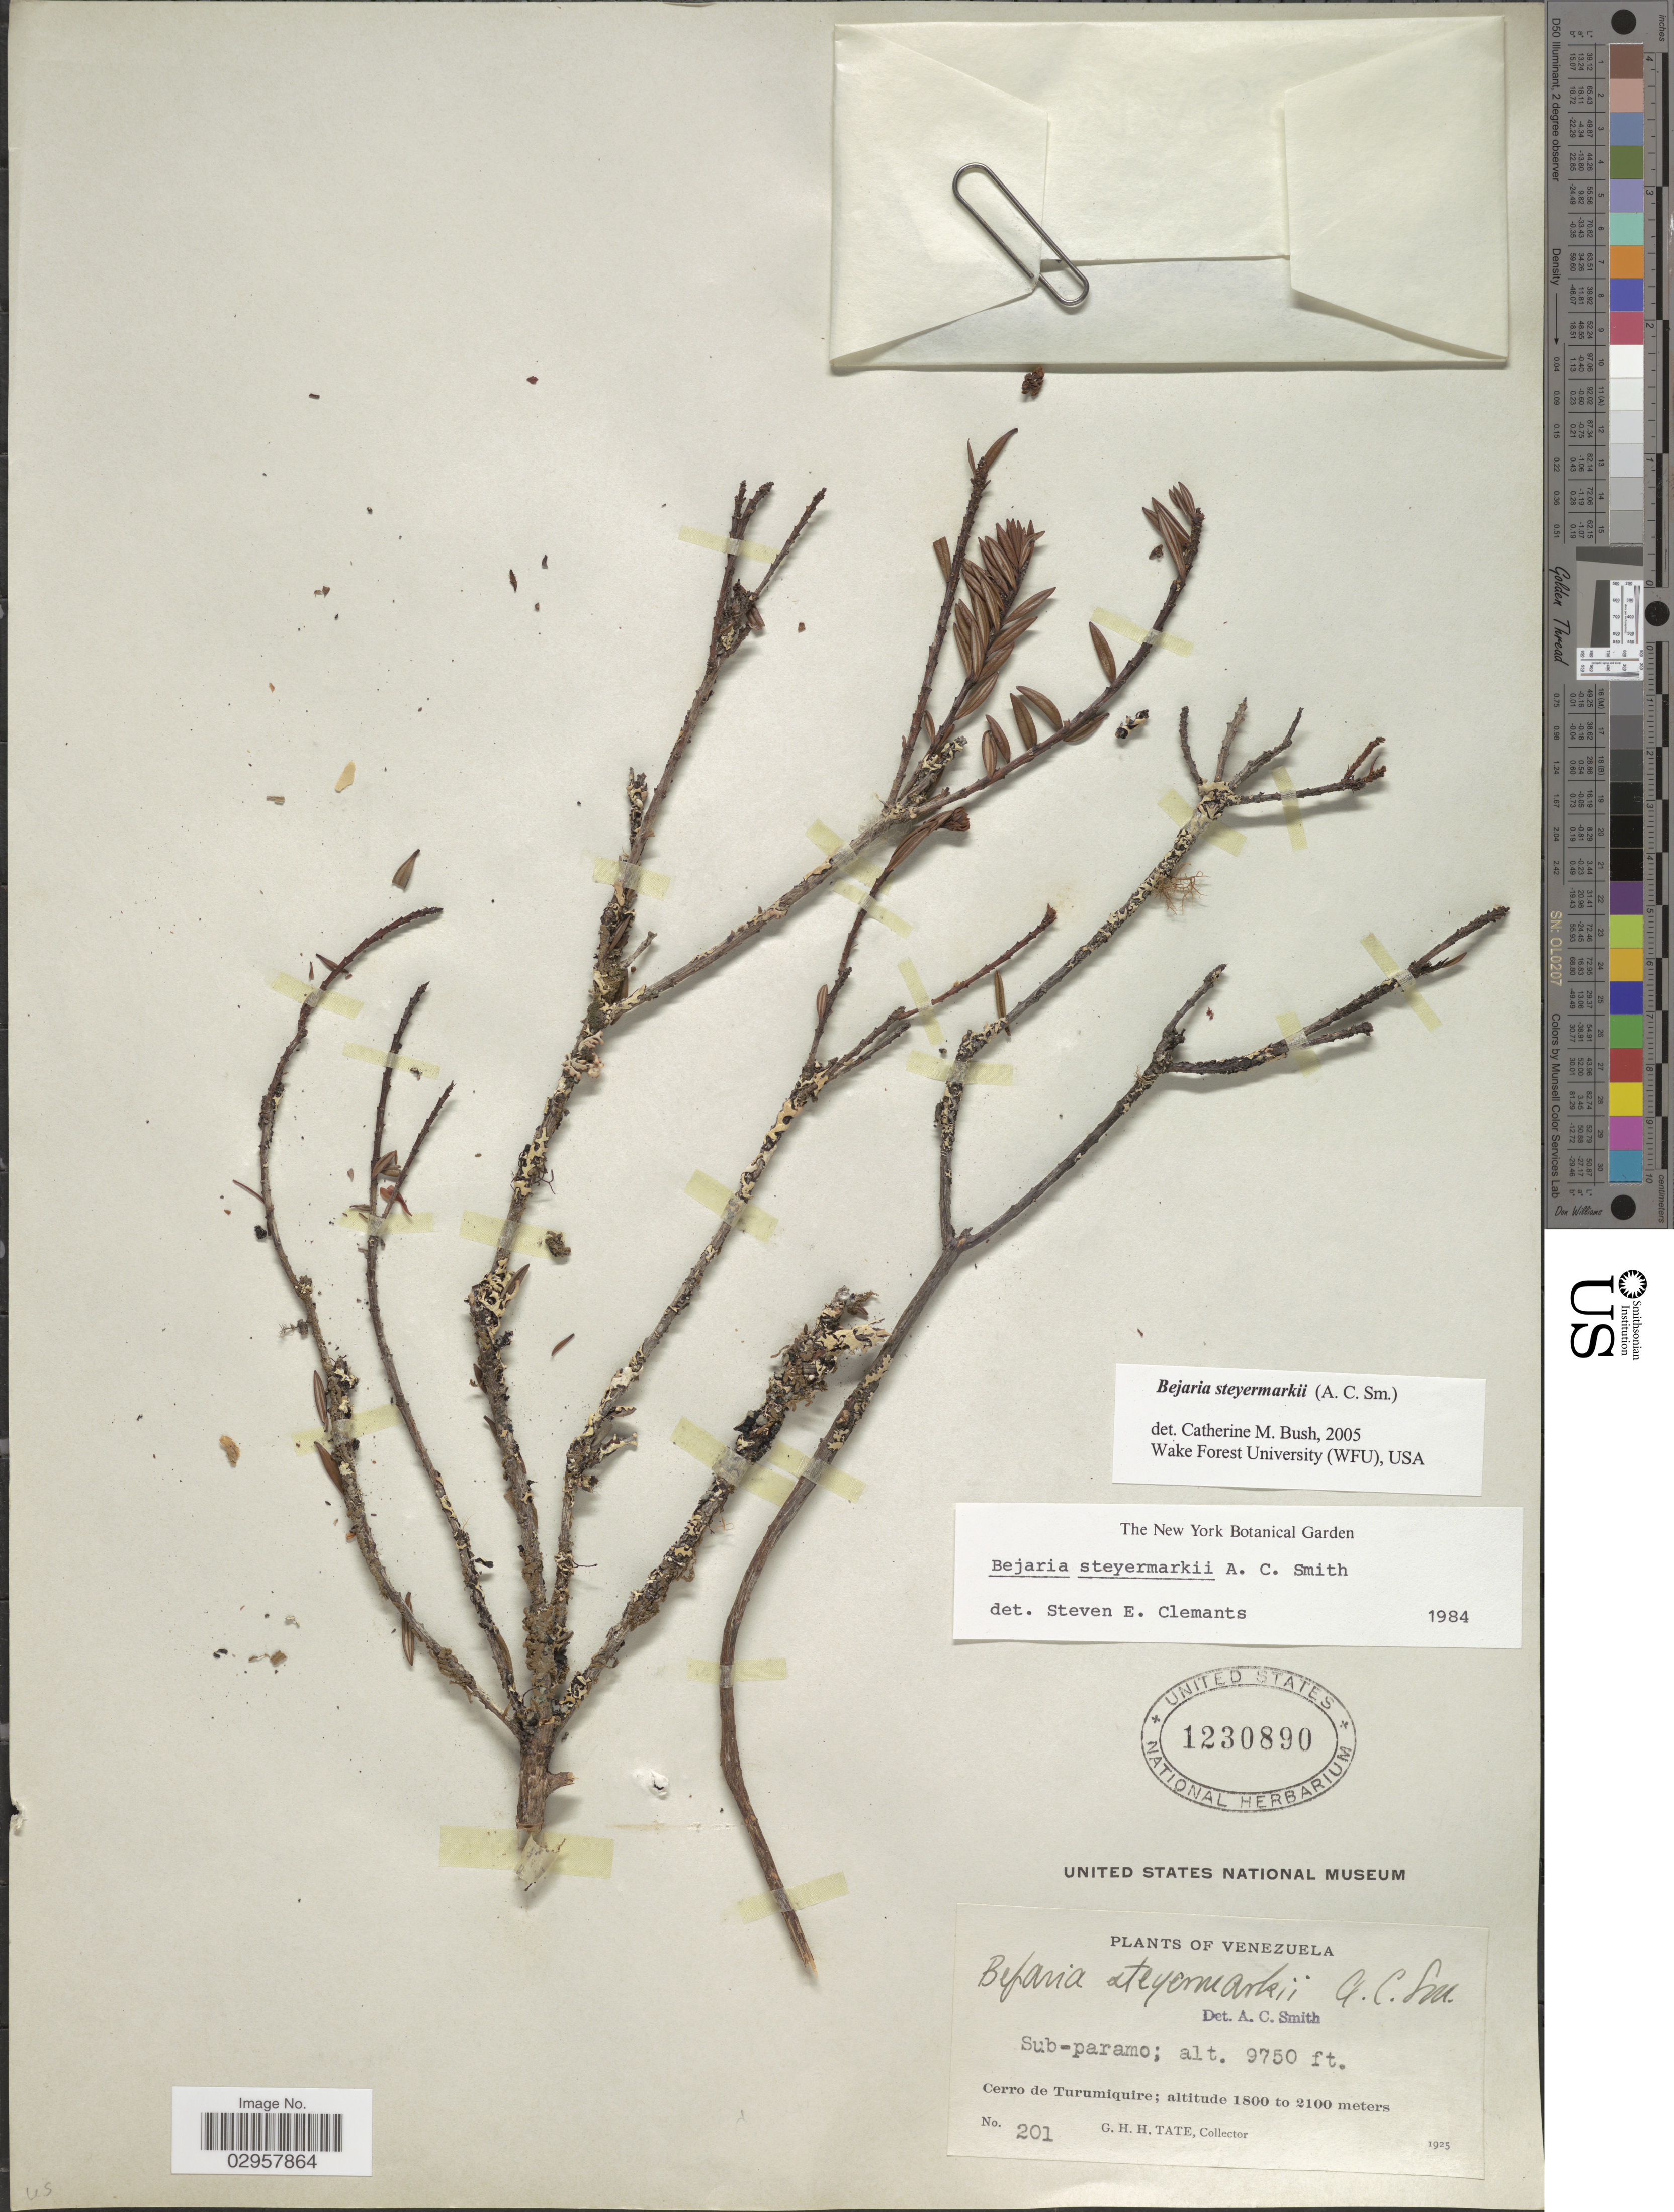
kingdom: Plantae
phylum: Tracheophyta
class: Magnoliopsida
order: Ericales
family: Ericaceae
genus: Bejaria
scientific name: Bejaria steyermarkii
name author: A.C. Sm.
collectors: G. H. H.Tate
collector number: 201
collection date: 1925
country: Venezuela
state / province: Sucre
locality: Cerro de Turumuquire.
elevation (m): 2972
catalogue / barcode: US 1230890